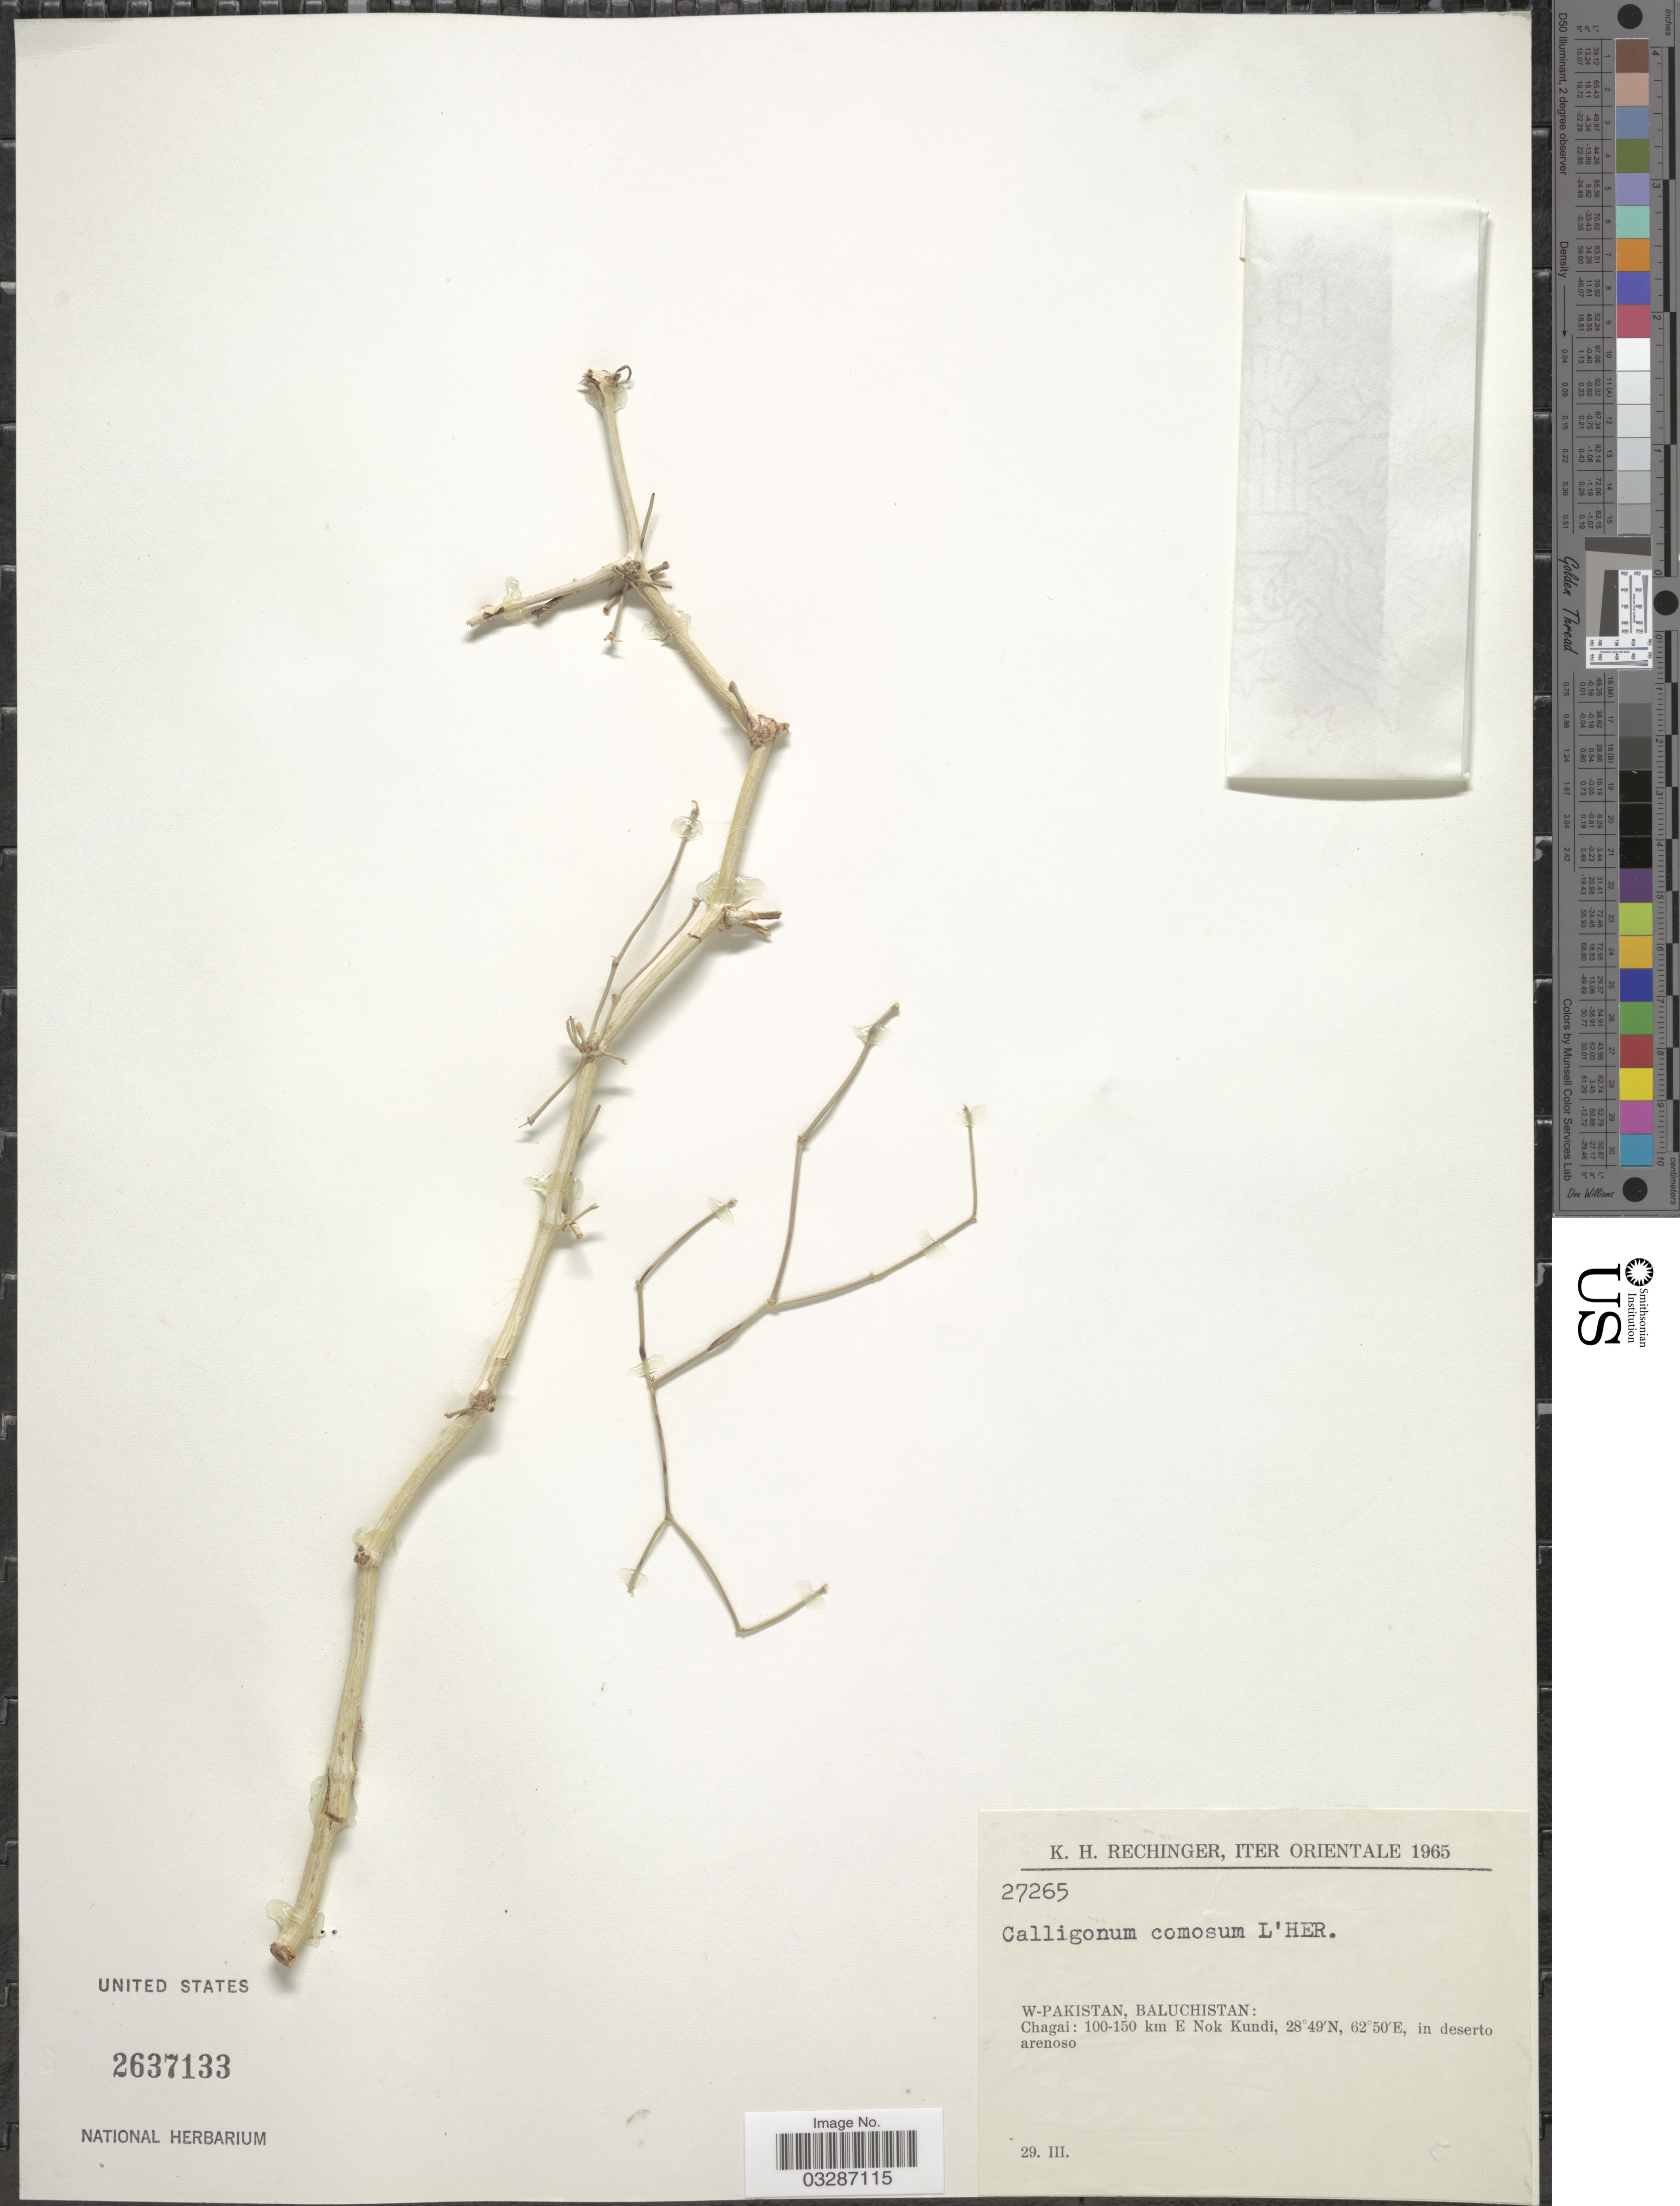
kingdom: Plantae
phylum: Tracheophyta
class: Magnoliopsida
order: Caryophyllales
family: Polygonaceae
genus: Calligonum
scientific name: Calligonum comosum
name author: L'Hér.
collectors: K. H. Rechinger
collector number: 27265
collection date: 1965-03-29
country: Pakistan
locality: Orientale. W-Pakistan, Baluchistan: Chagai: 100-150 km E Nok Kundi, in deserto arenoso.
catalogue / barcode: US 2637133